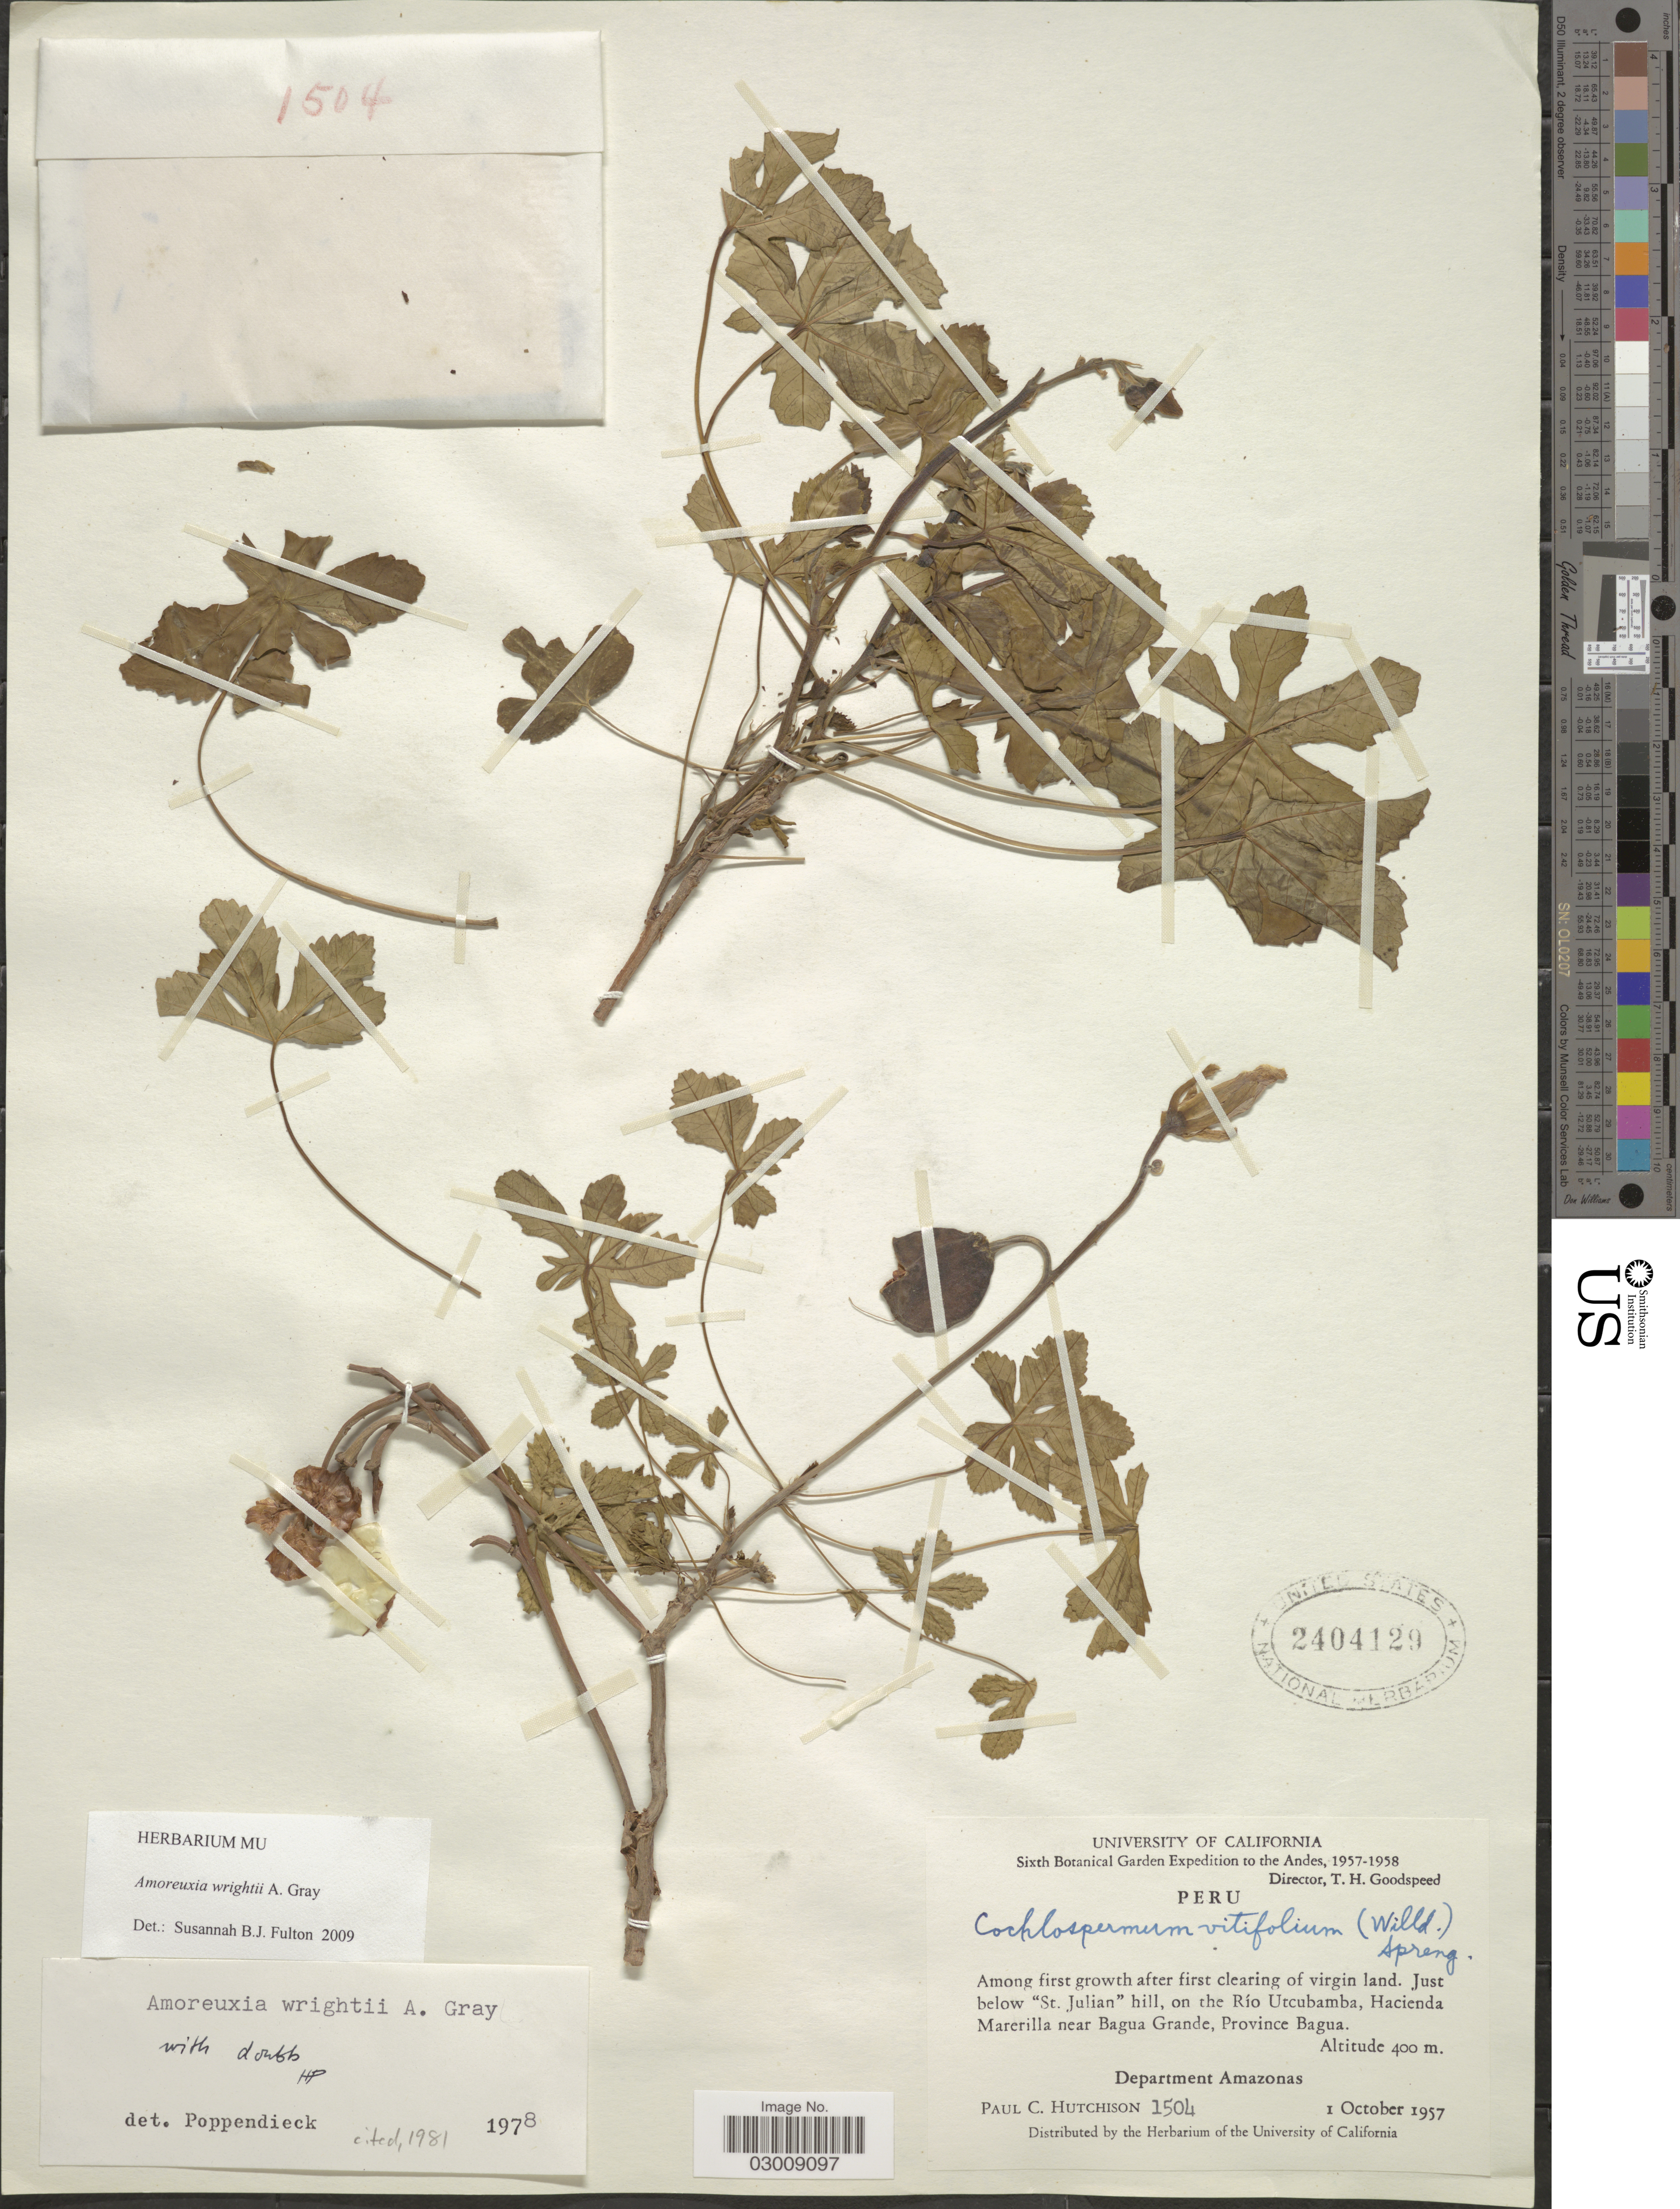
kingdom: Plantae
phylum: Tracheophyta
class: Magnoliopsida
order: Malvales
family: Cochlospermaceae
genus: Amoreuxia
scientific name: Amoreuxia wrightii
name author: A. Gray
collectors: P. C. Hutchison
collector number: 1504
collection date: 1957-10-01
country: Peru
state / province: Amazonas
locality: Among first growth after first clearing of virgin land. Just below "St. Julian" hill, on the Río Utcubamba, Hacienda Marerilla near Bagua Grande, Province Bagua. Department Amazonas.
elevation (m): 400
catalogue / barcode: US 2404129